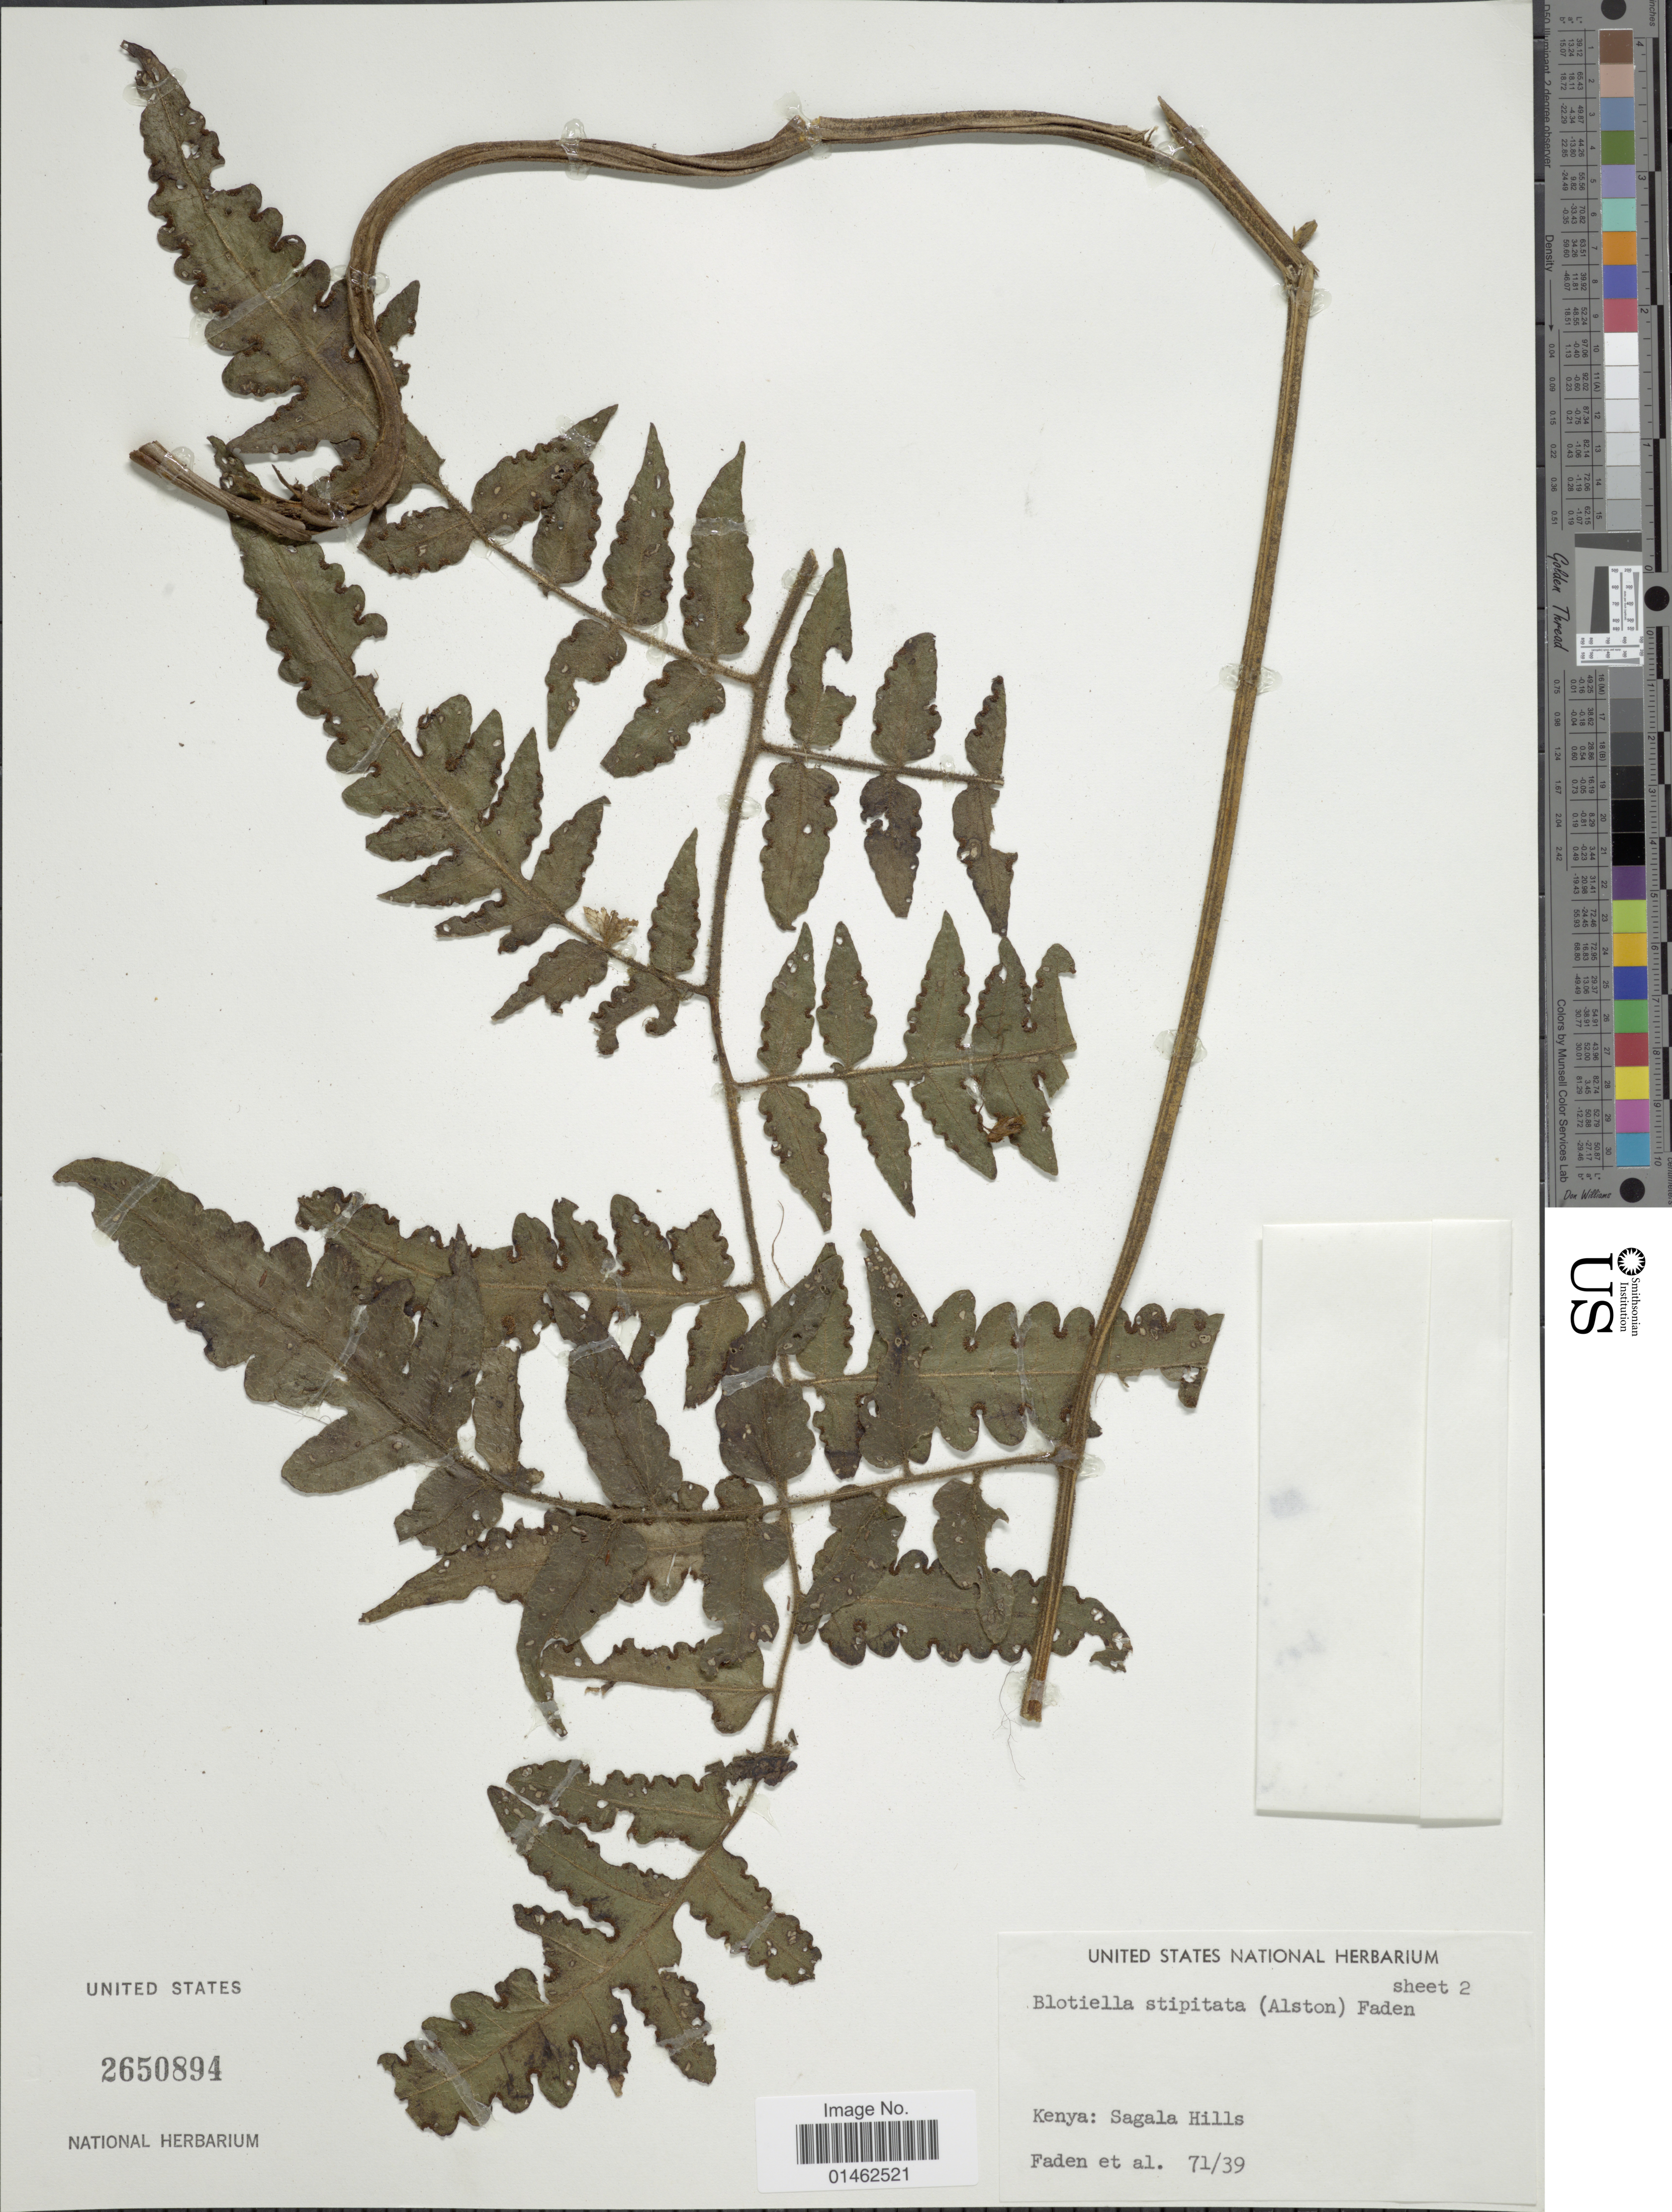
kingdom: Plantae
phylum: Tracheophyta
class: Polypodiopsida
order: Polypodiales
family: Dennstaedtiaceae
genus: Blotiella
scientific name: Blotiella stiptata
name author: (Alston) Faden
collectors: R. B. Faden & et al.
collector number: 71/39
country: Kenya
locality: Sagala Hills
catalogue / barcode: US 2650894